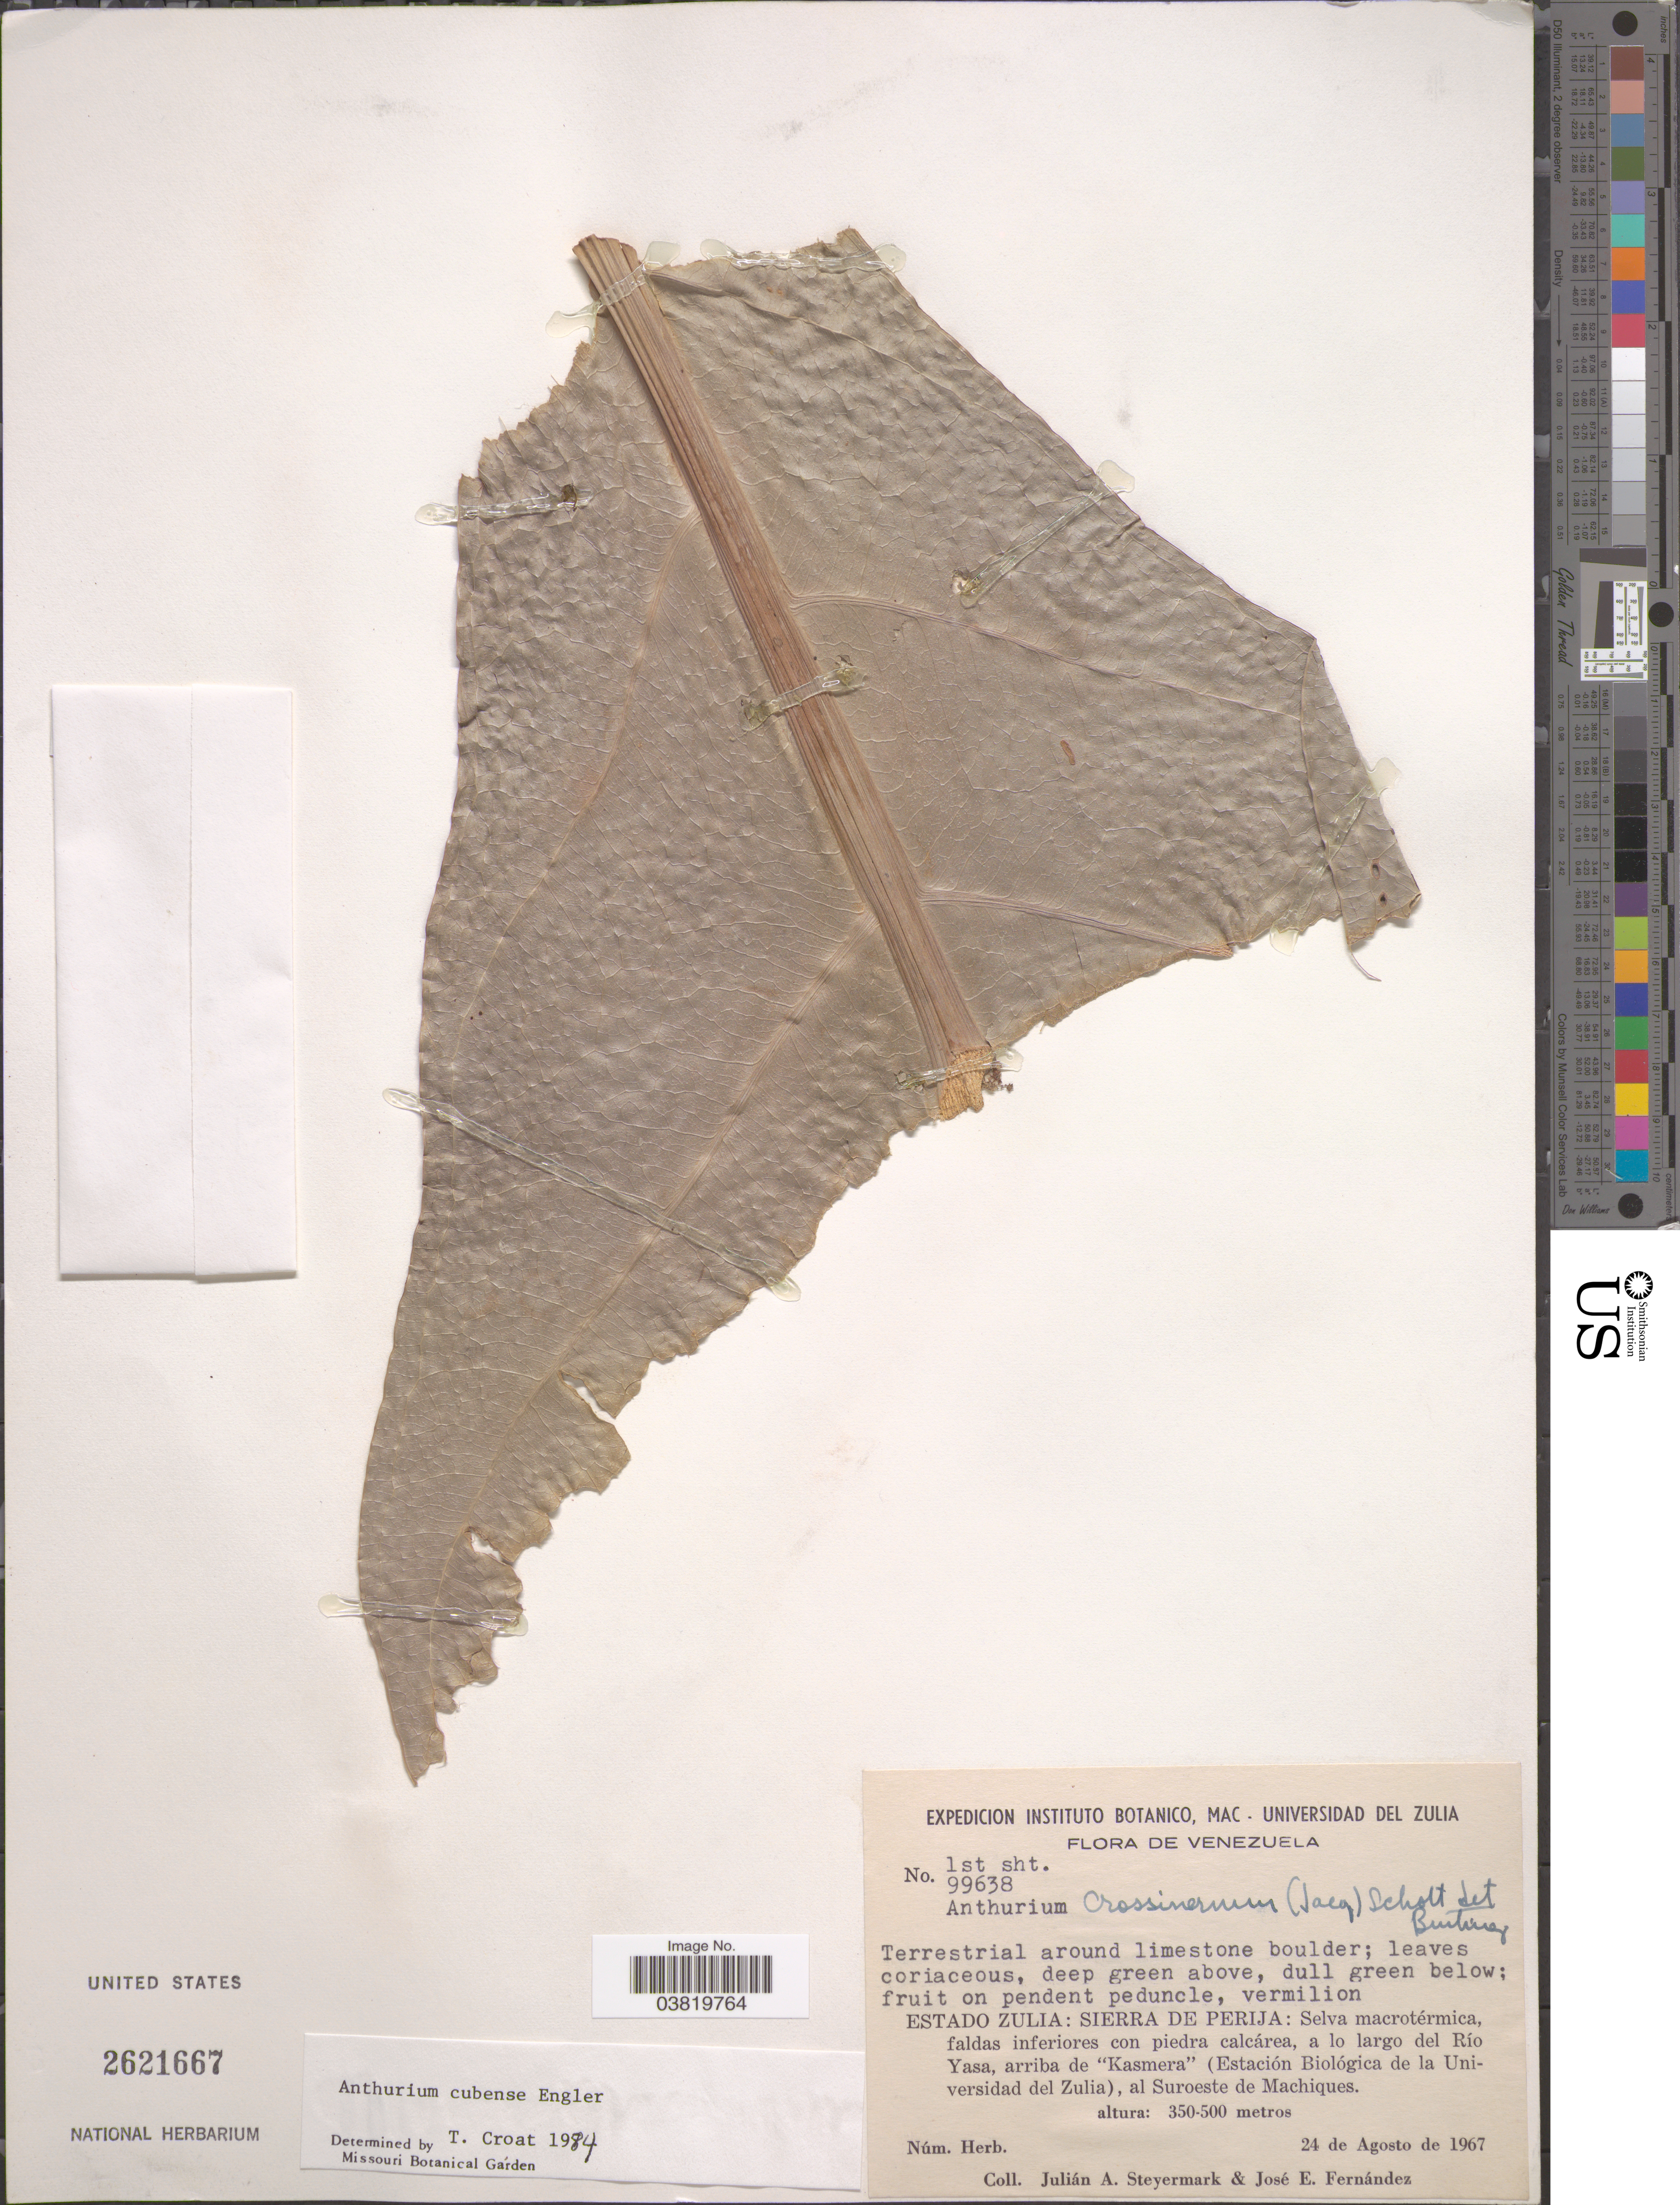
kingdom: Plantae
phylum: Tracheophyta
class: Liliopsida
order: Alismatales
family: Araceae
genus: Anthurium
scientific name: Anthurium cubense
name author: Engl.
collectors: J. Steyermark & J. Fernández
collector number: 99638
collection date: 1967-08-24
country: Venezuela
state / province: Zulia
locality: Siera de Perija: Selva macrotérmica, faldas inferiores con piedra calcárea, a lo largo del Río Yasa, arriba de "Kasmera" (Estación Biológica de la Universidad del Zulia), al Suroeste de Machiques.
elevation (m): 350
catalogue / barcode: US 2621667